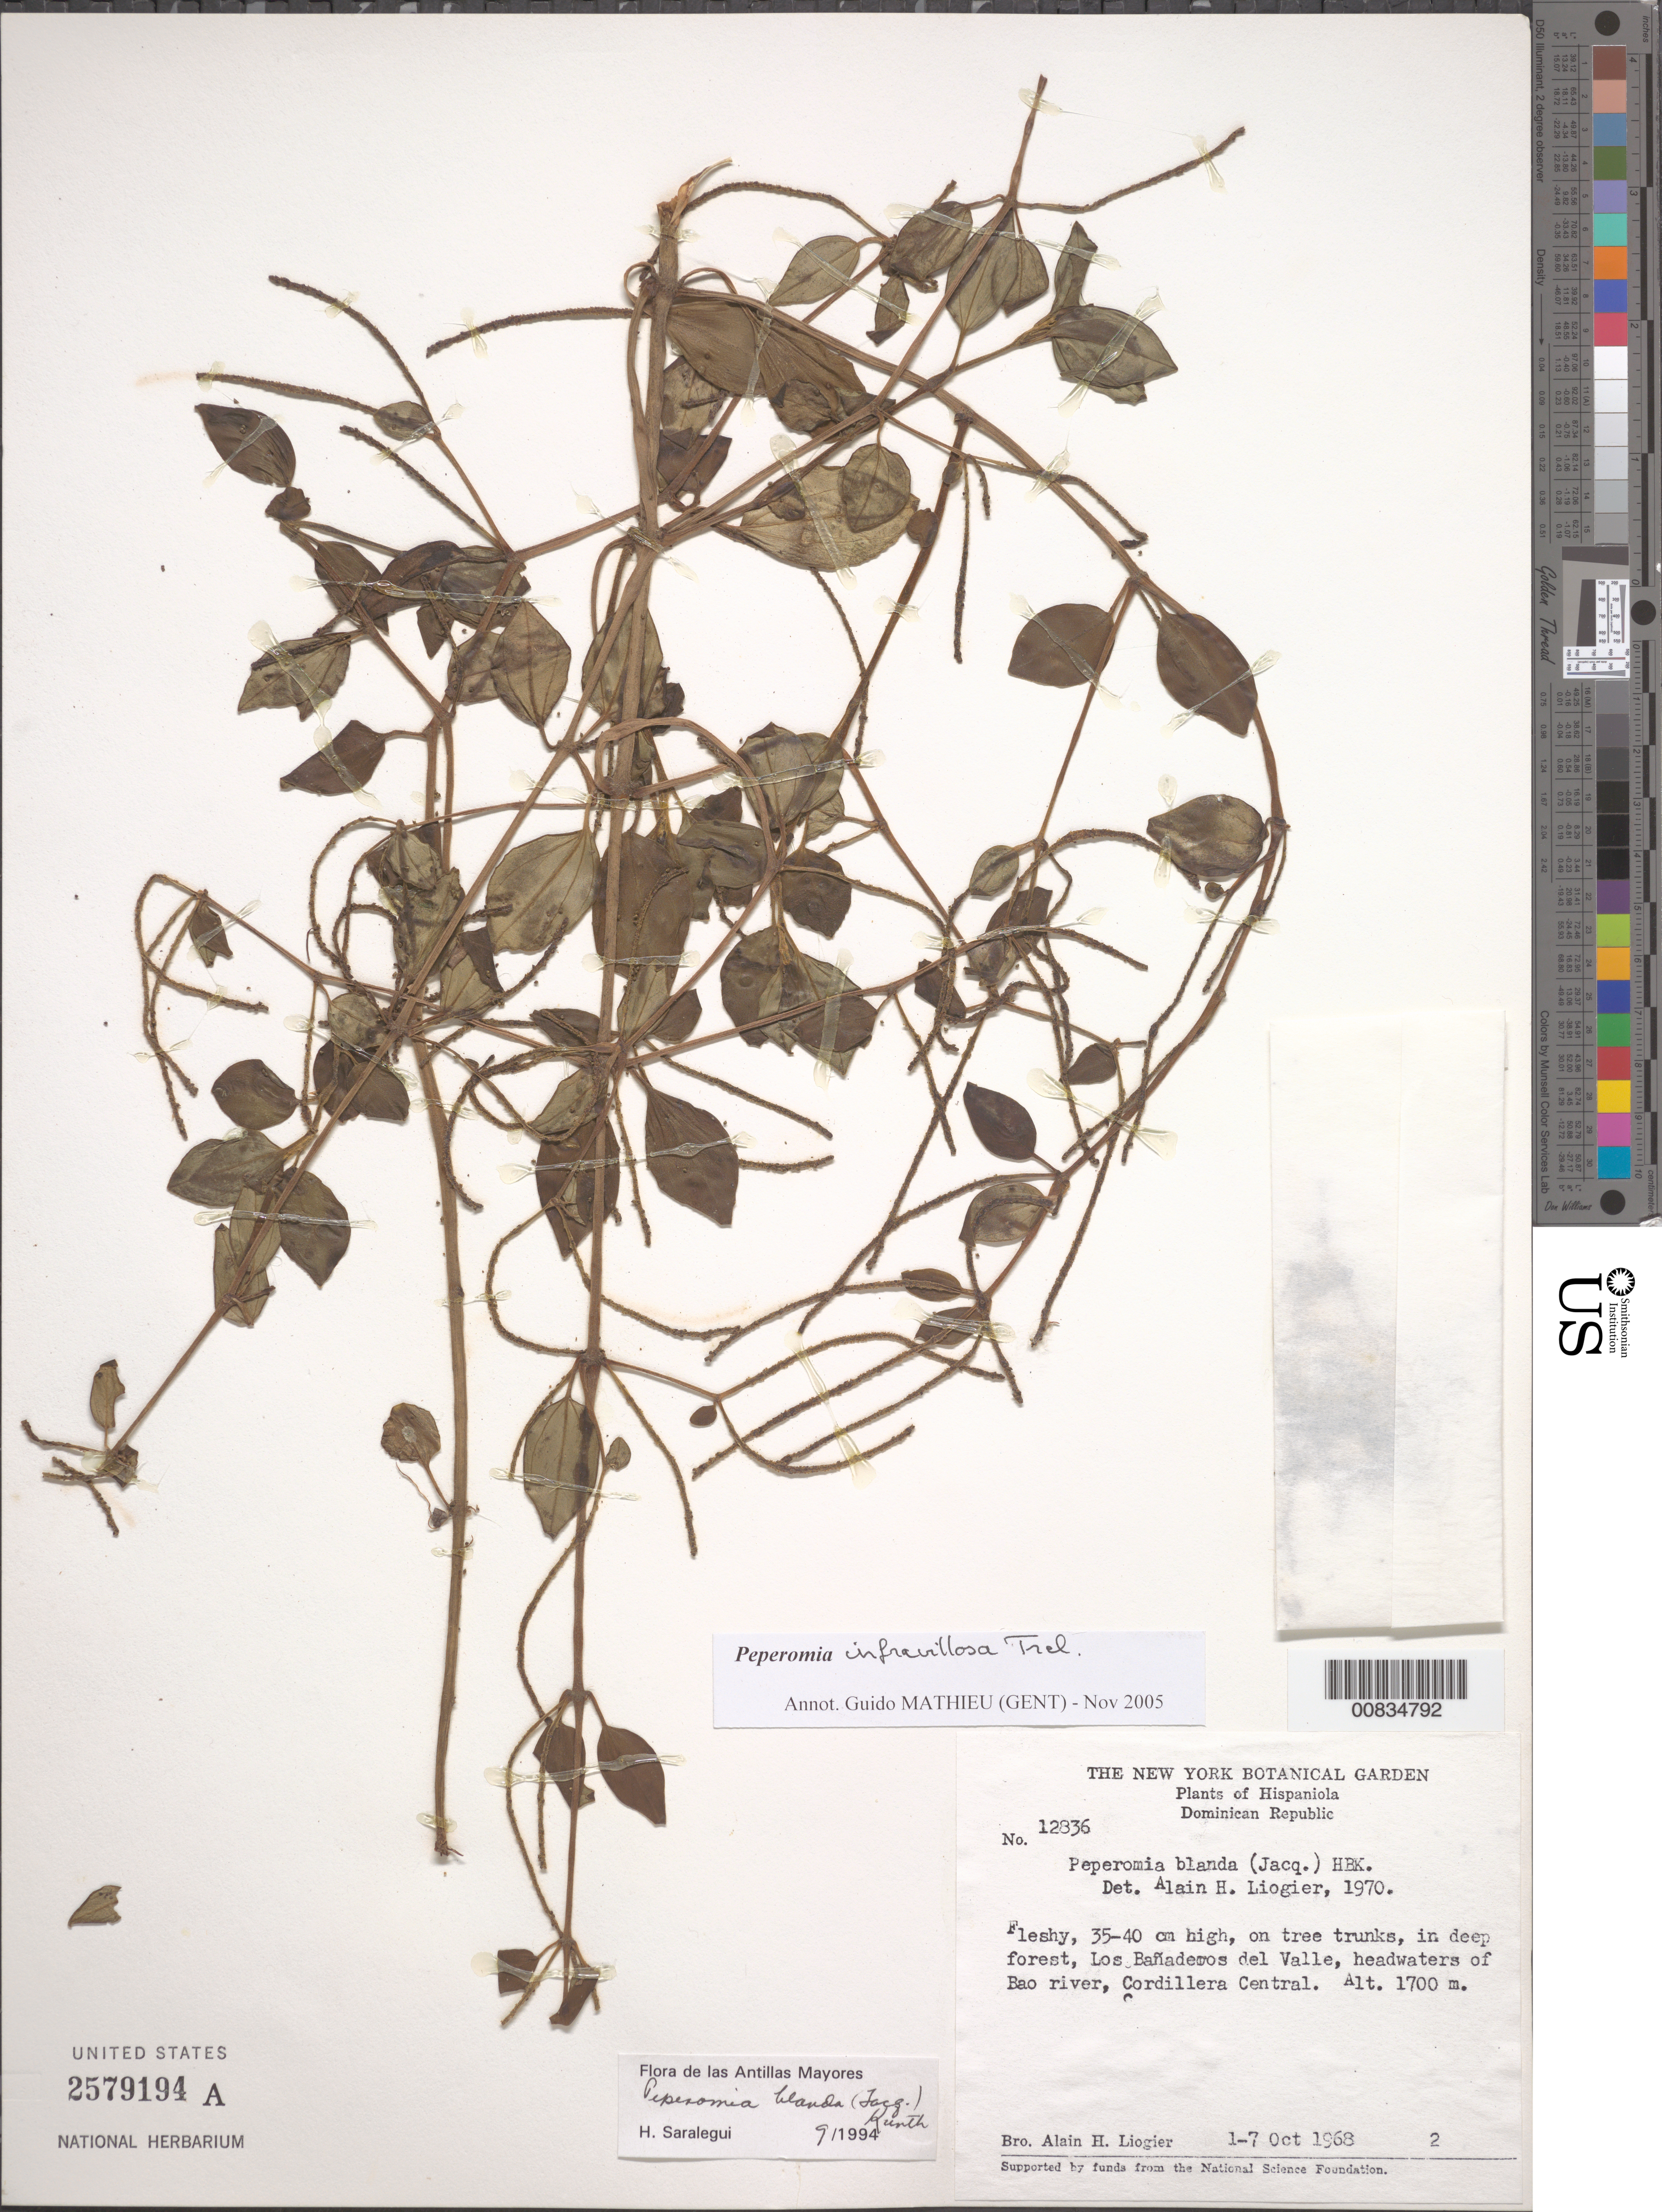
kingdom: Plantae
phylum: Tracheophyta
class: Magnoliopsida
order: Piperales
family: Piperaceae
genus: Peperomia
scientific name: Peperomia infravillosa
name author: Trel.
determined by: Mathieu, Guido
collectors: A. H. Liogier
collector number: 12836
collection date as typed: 01 Oct 1968 to 07 Oct 1968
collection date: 1968-10-01/1968-10-07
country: Dominican Republic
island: Hispaniola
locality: Los Bañaderos del Valle, headwaters of Bao River, Cordillera Central.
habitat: On tree trunks, in deep forest.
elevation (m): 1700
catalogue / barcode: US 2579194A